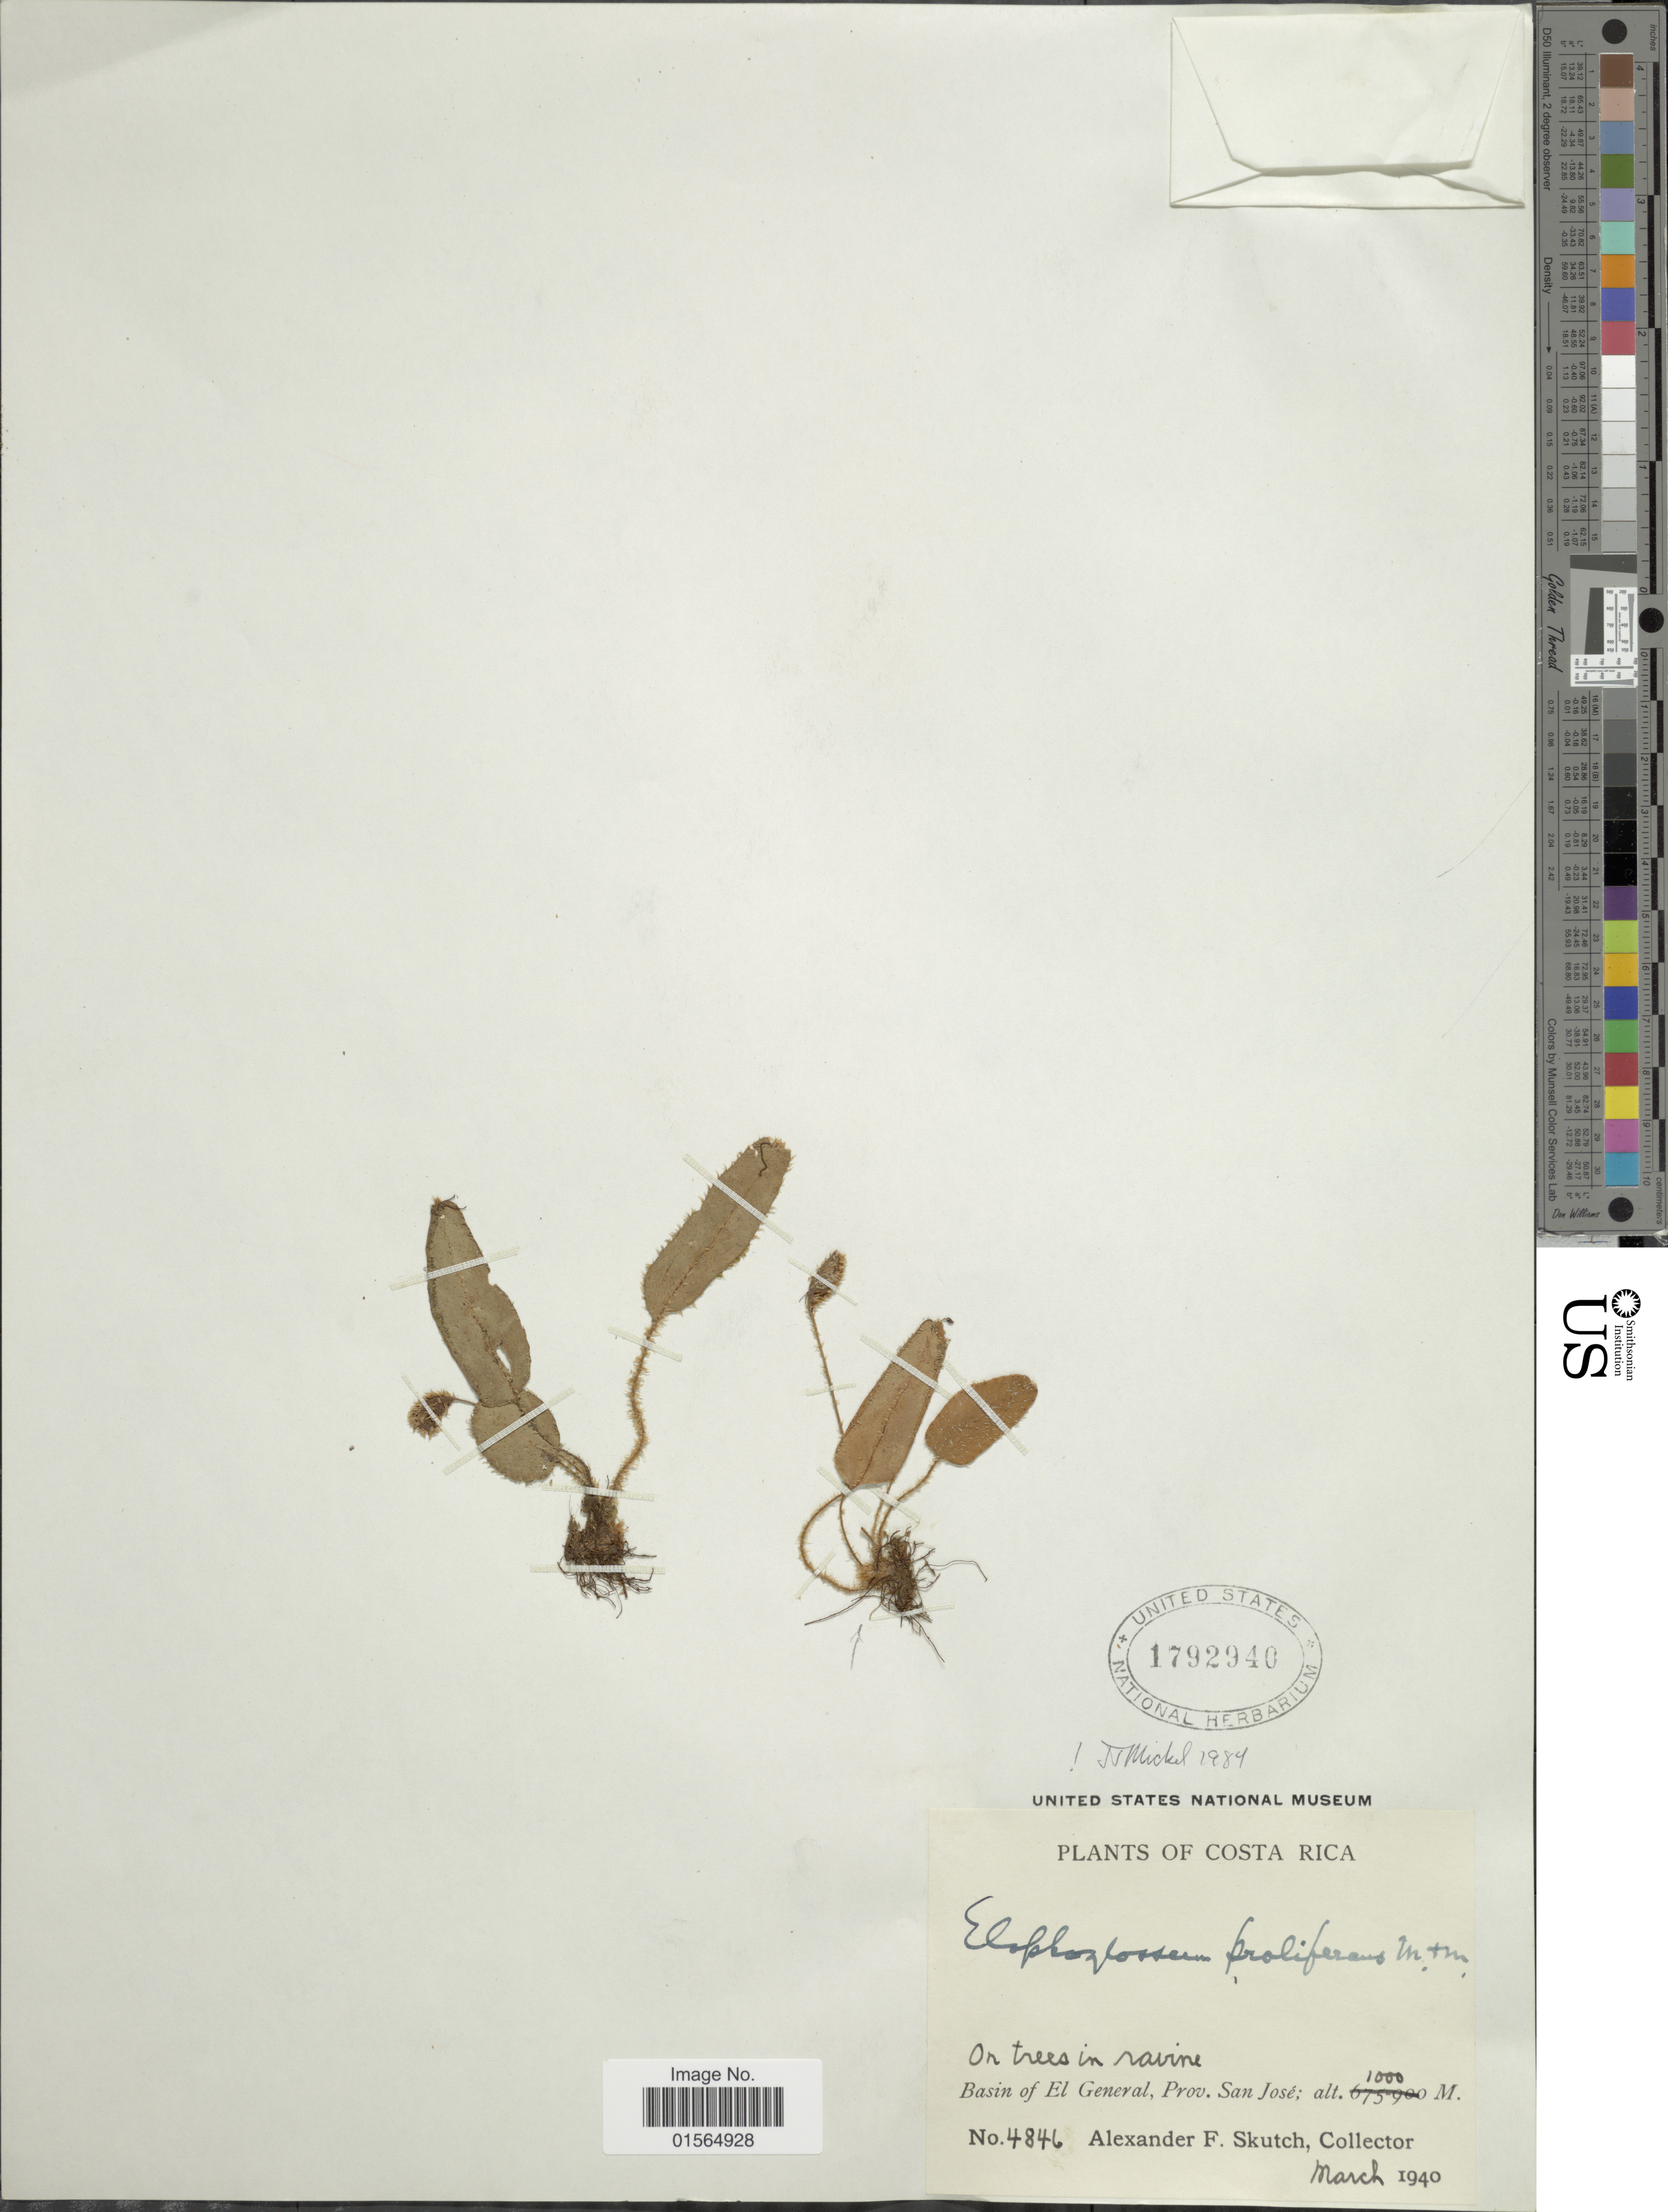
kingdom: Plantae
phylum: Tracheophyta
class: Polypodiopsida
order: Polypodiales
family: Dryopteridaceae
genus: Elaphoglossum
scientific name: Elaphoglossum proliferans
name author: Maxon & C.V. Morton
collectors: A. F. Skutch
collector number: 4846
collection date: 1940-03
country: Costa Rica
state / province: San José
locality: Basin of El General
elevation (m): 1000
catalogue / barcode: US 1792940